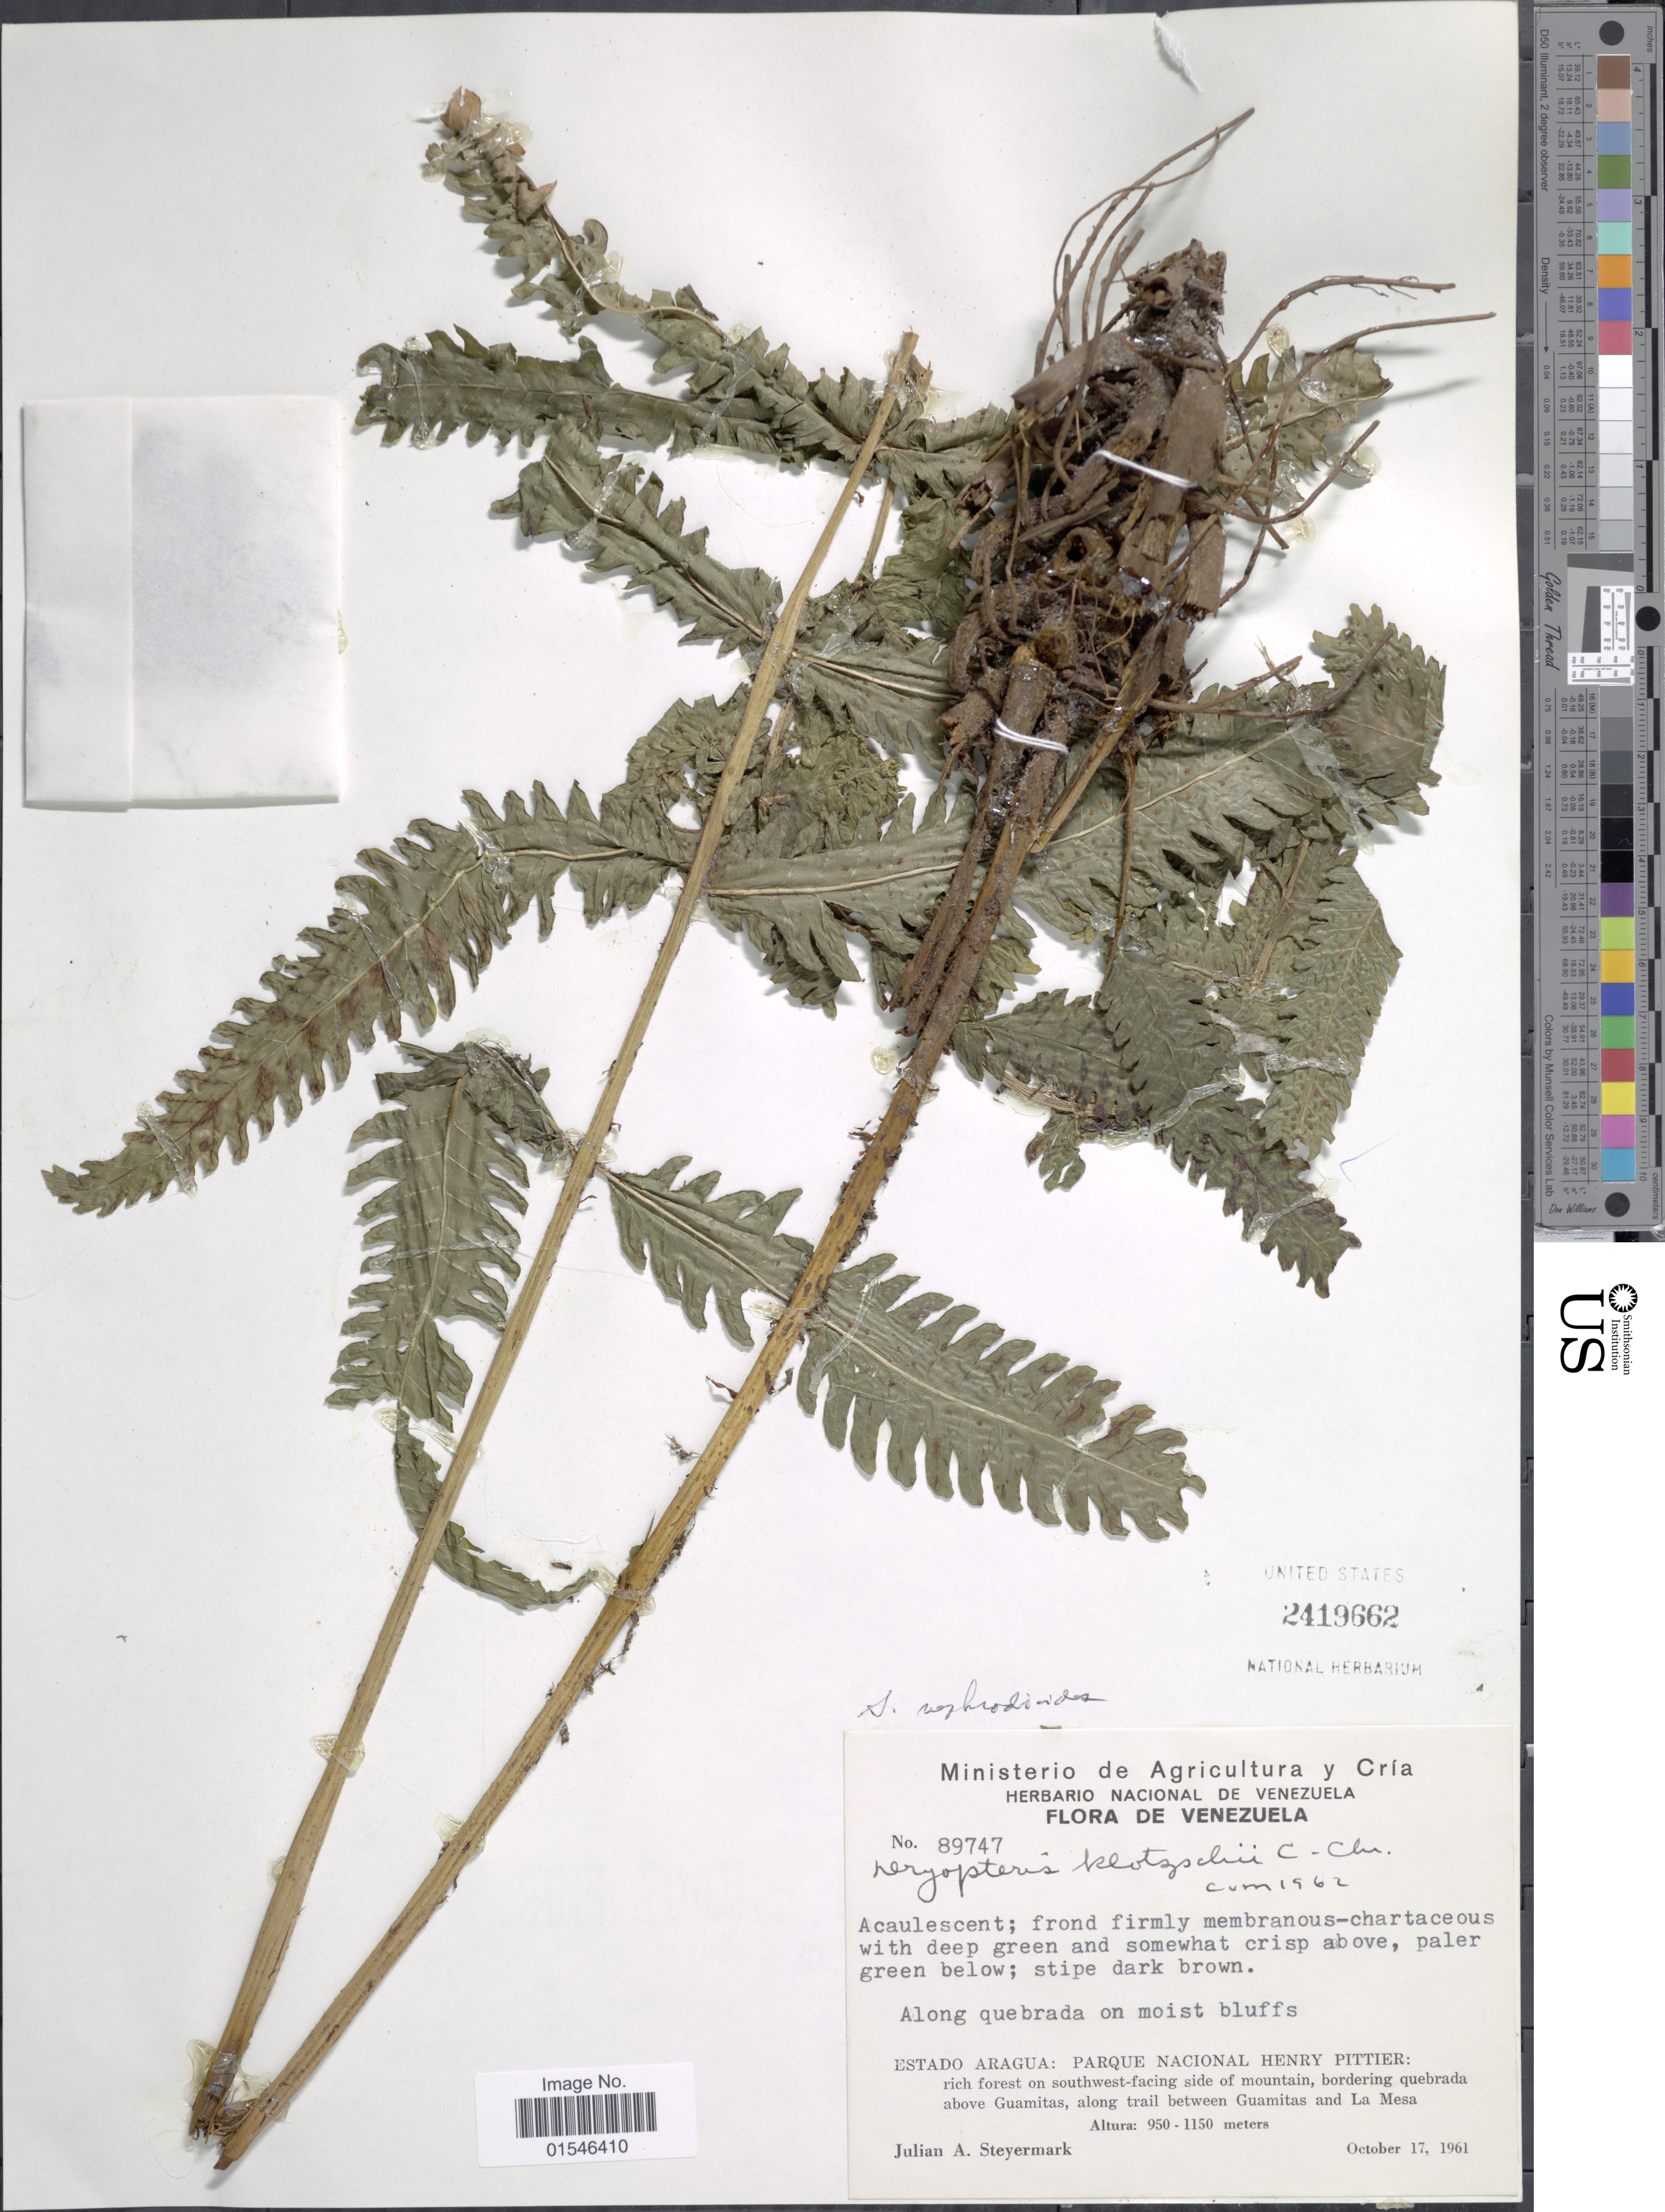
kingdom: Plantae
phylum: Tracheophyta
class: Polypodiopsida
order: Polypodiales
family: Dryopteridaceae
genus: Stigmatopteris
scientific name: Stigmatopteris nephrodioides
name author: (Klotzsch) C. Chr.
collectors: J. Steyermark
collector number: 89747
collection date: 1961-10-17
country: Venezuela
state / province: Aragua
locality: Parque Nacional Henry Pittier: Rich forest on southwest-facing side of mountain, bordering quebrada above Guamitas, along trail between Guamitas and La Mesa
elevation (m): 950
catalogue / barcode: US 2419662